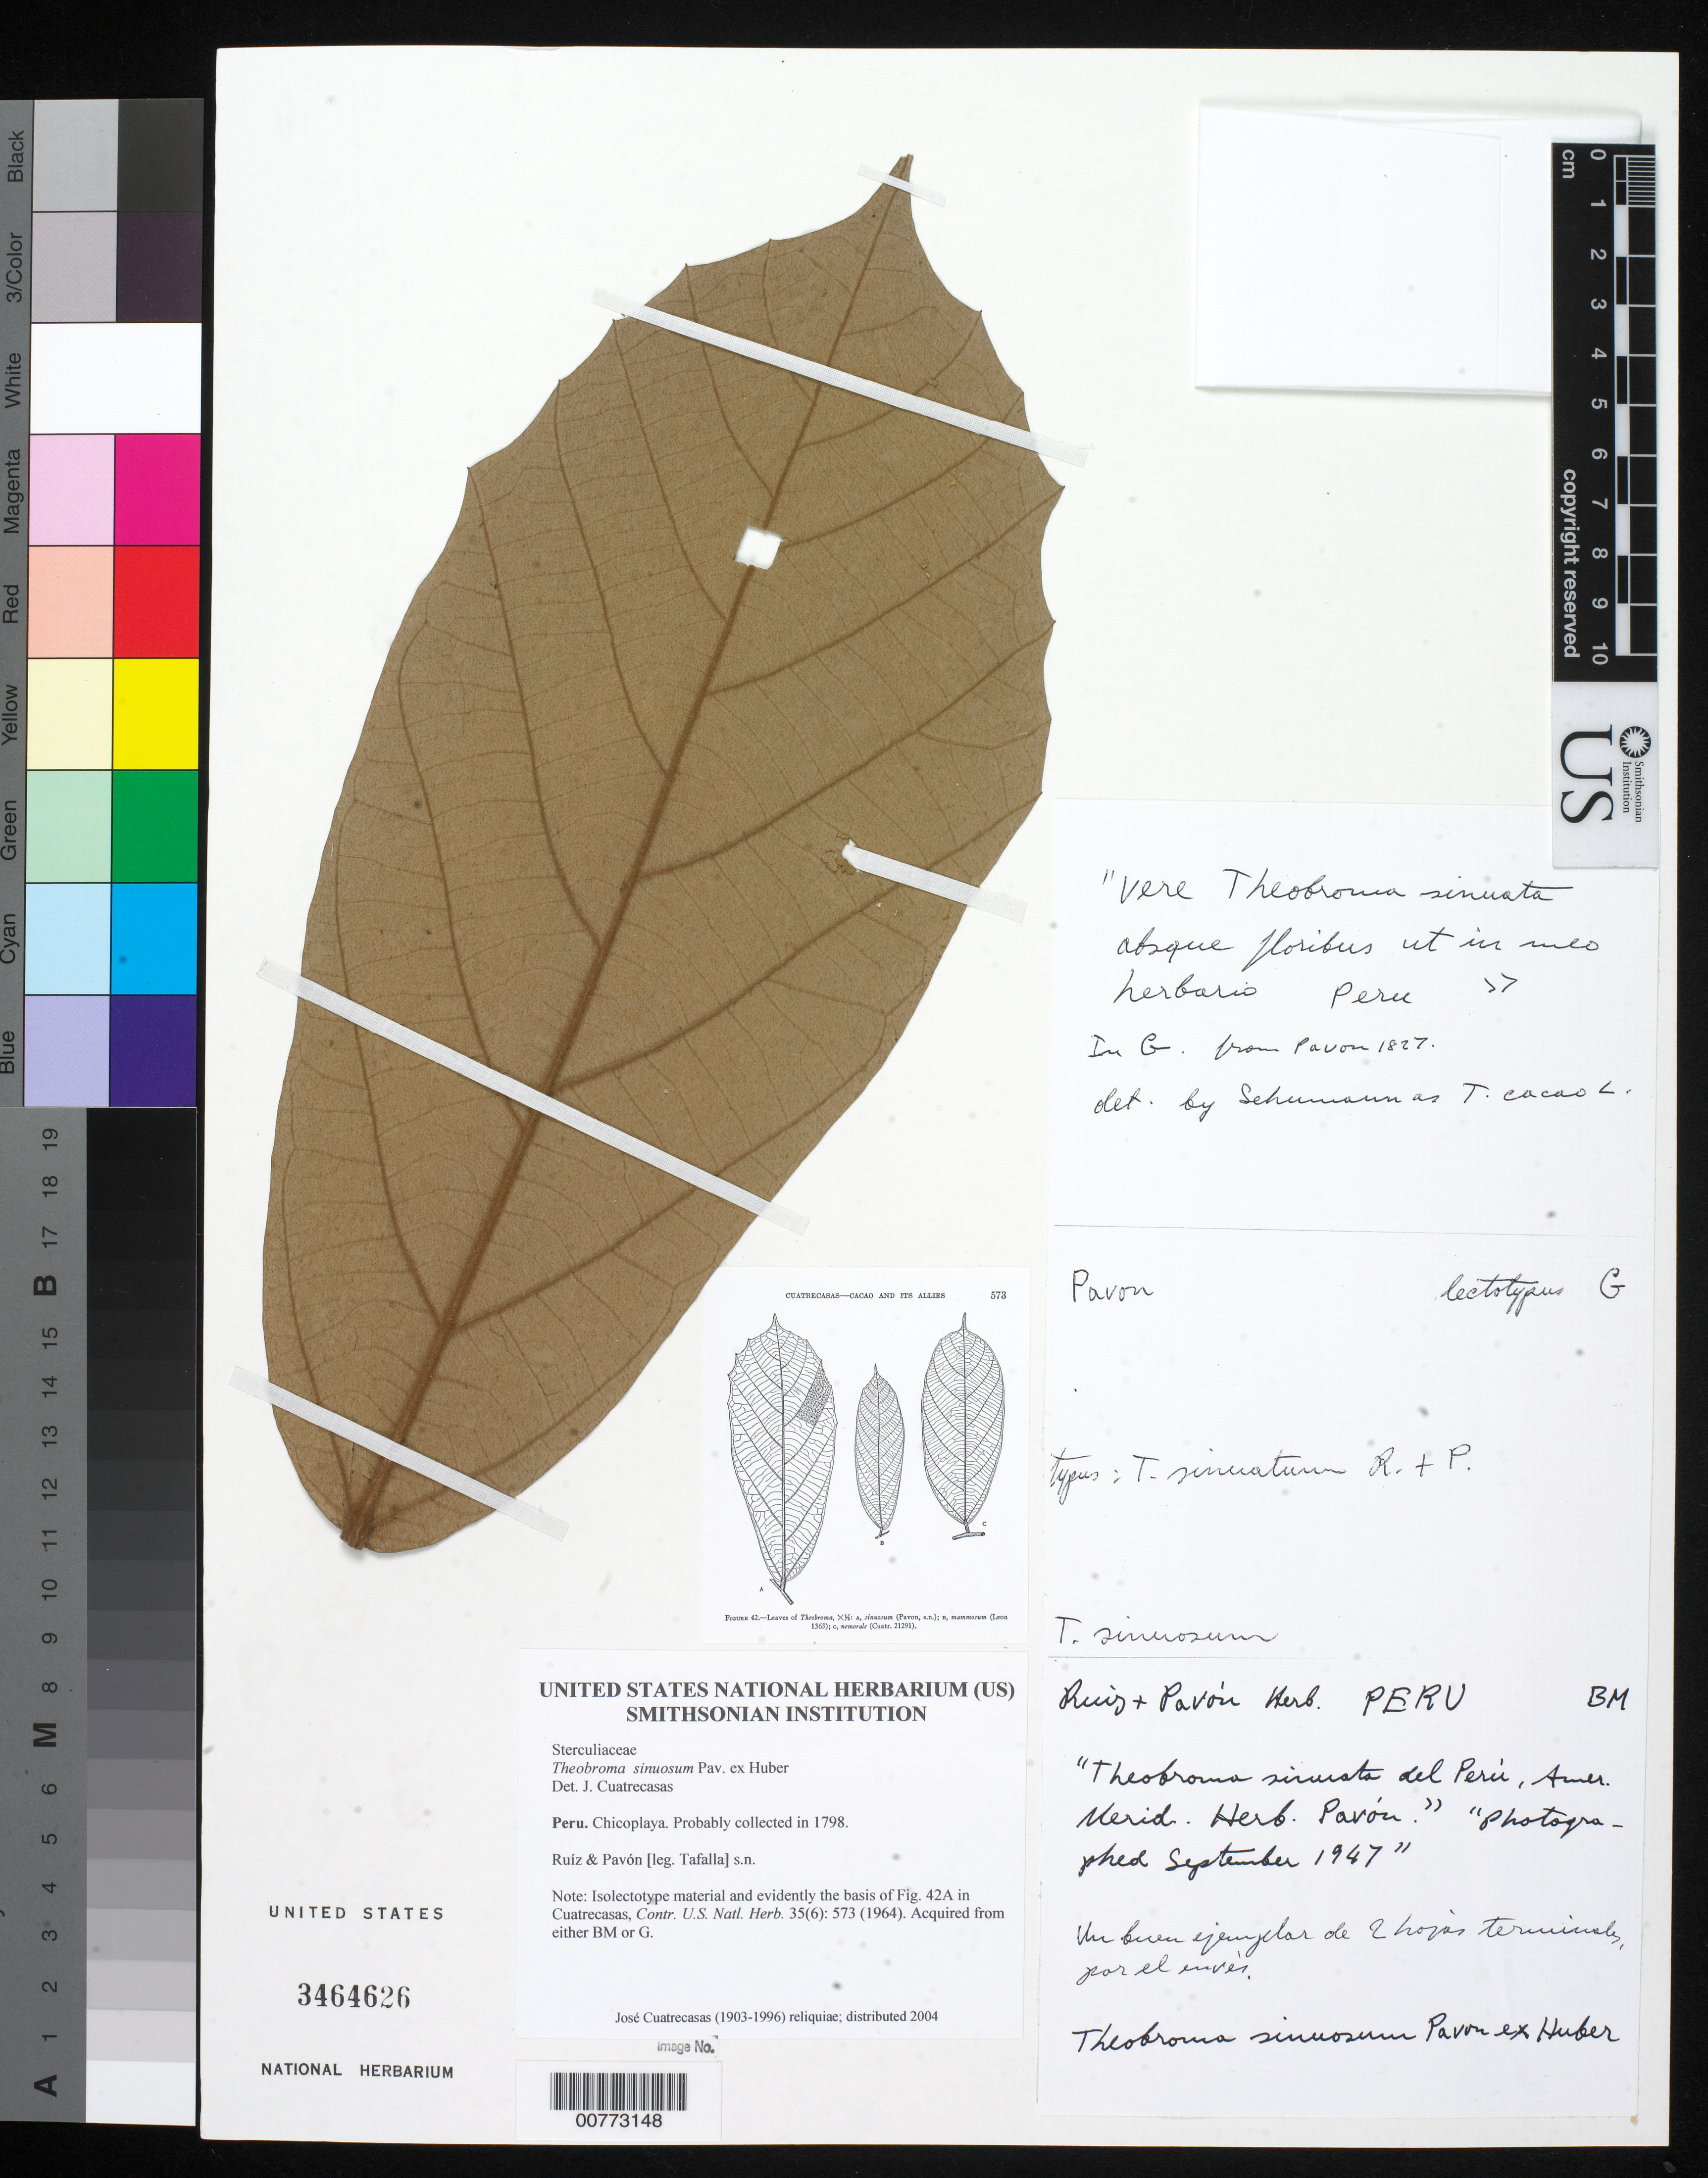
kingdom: Plantae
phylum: Tracheophyta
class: Magnoliopsida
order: Malvales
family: Malvaceae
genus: Theobroma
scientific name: Theobroma sinuosum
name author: Pav. ex Huber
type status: Isolectotype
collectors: H. Ruiz López & J. A. Pavón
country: Peru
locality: Chicoplaya.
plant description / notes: José Cuatrecasas (1903-1996) reliquiae; fragment of type ex G or ex BM. "Ruíz & Pavón [leg. Tafalla] s.n." "Probably collected in 1798."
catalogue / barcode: US 3464626